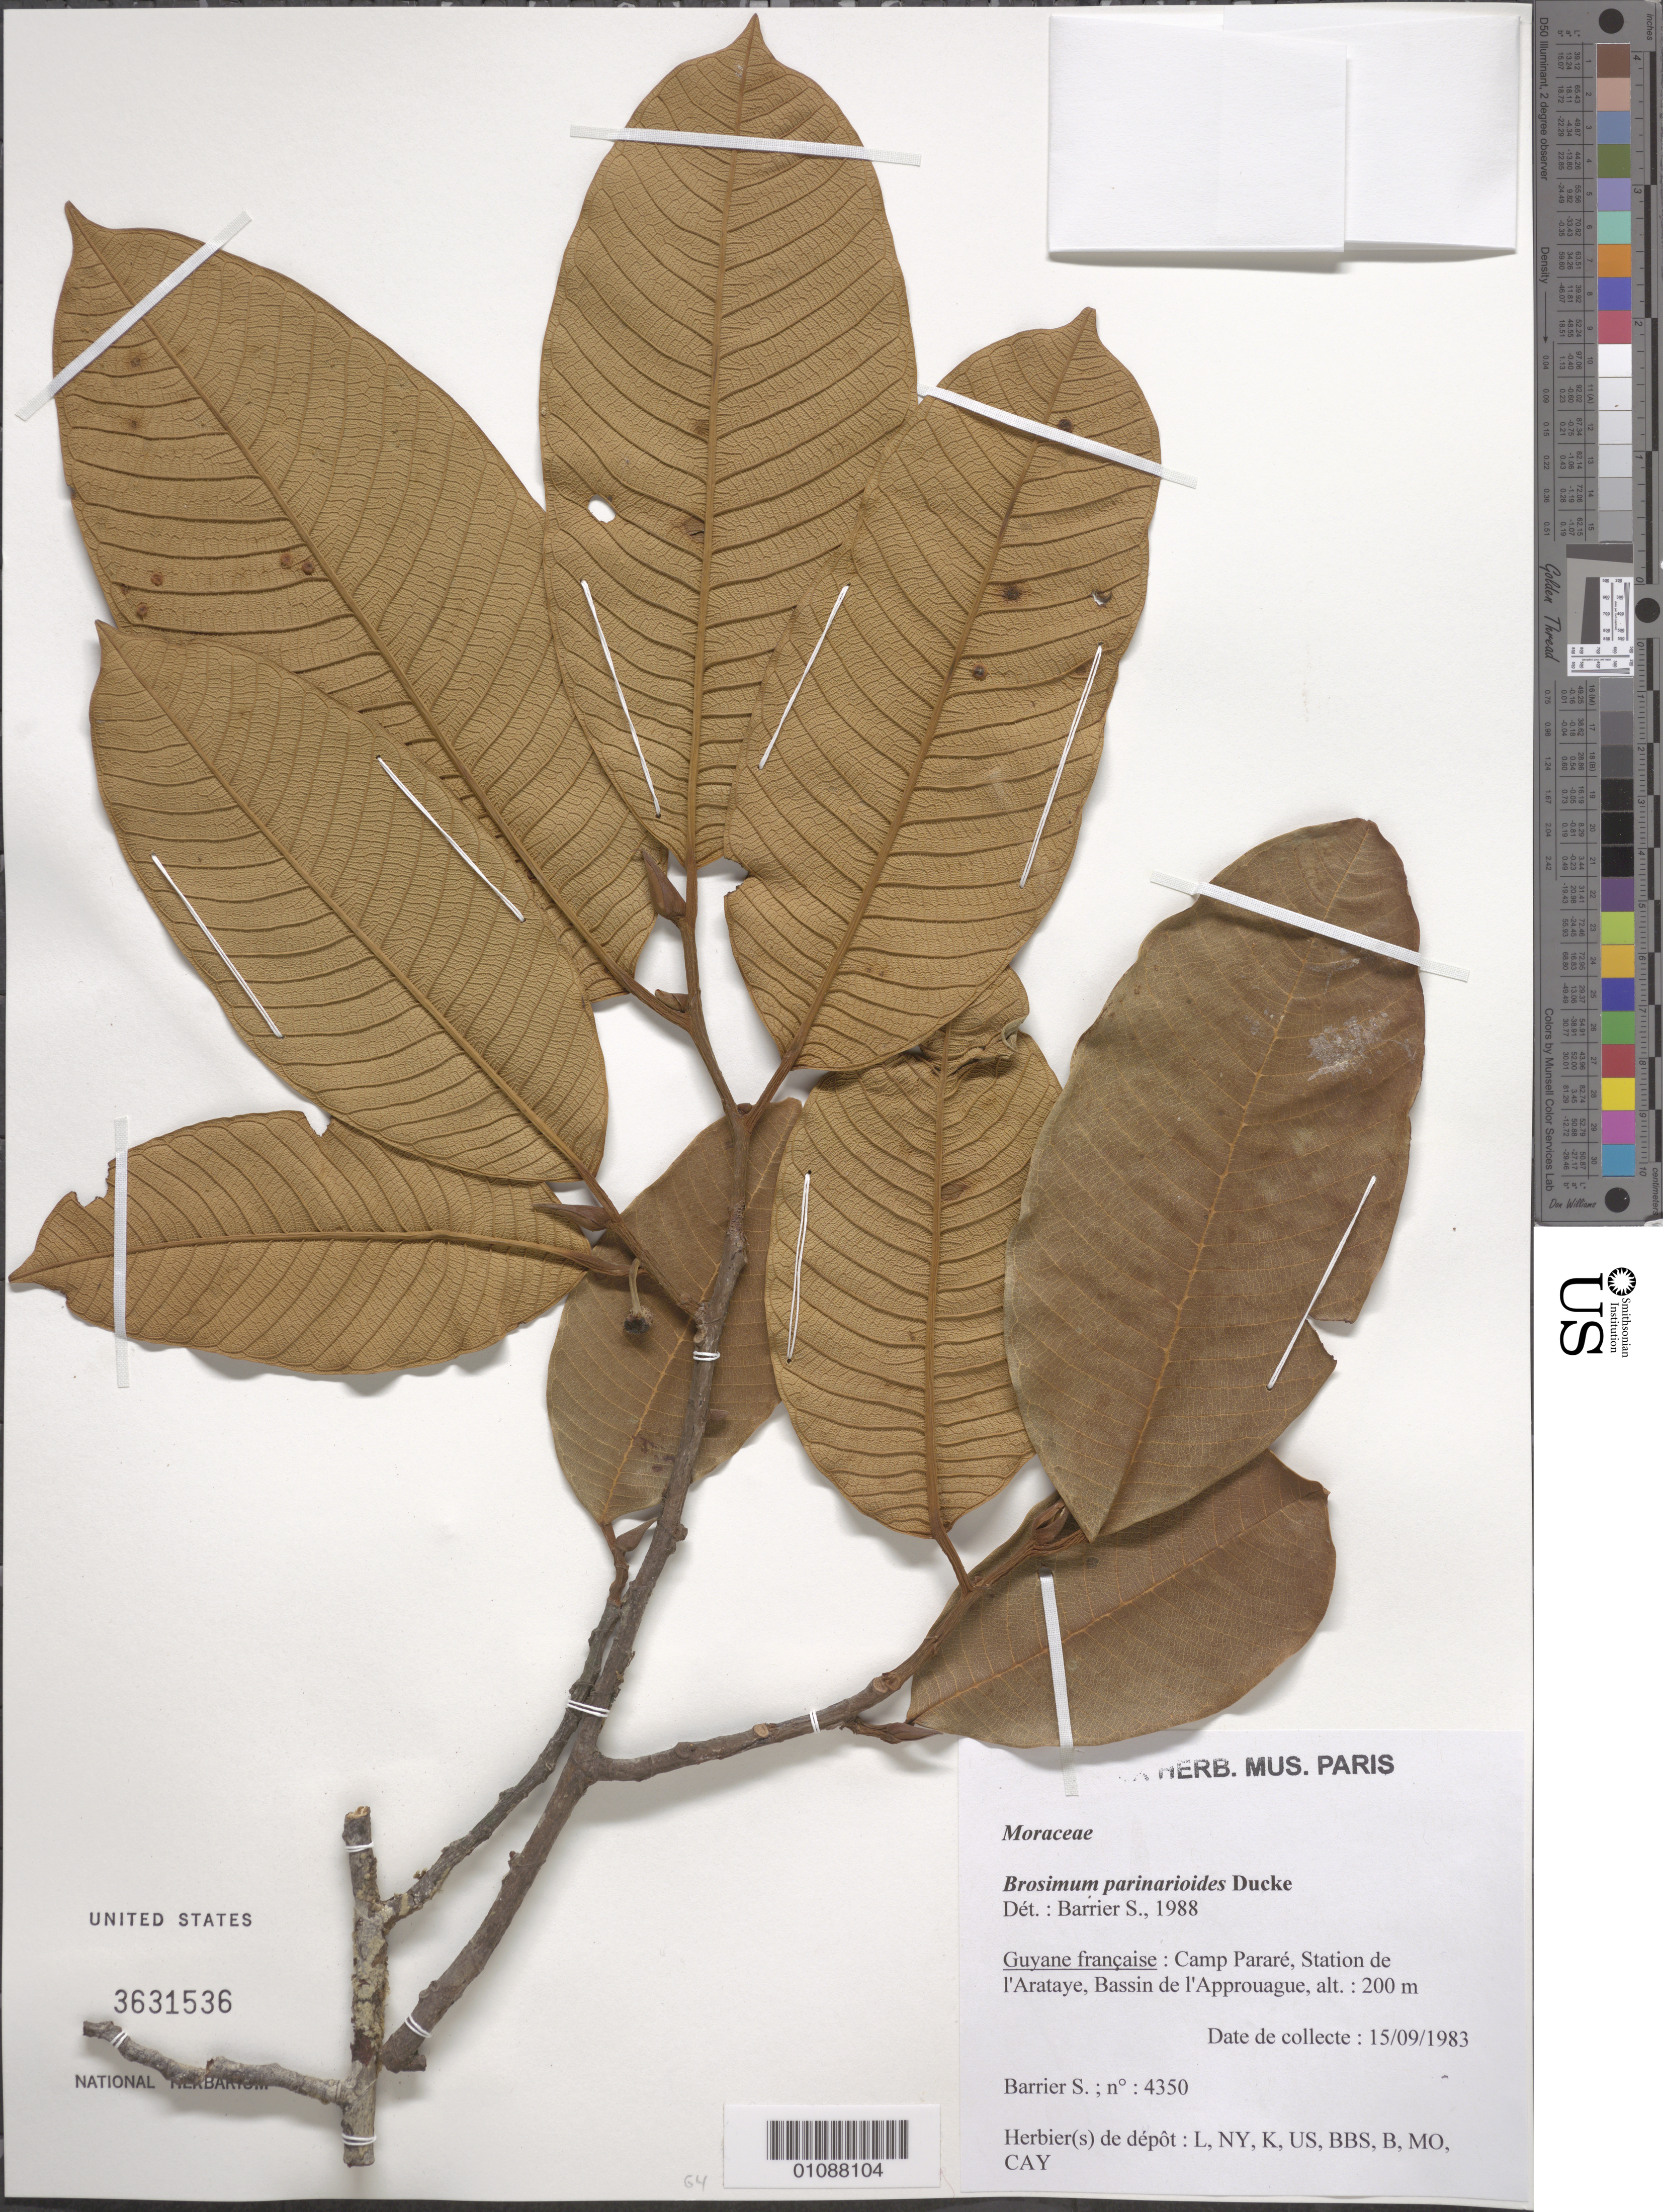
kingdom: Plantae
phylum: Tracheophyta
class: Magnoliopsida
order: Rosales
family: Moraceae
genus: Brosimum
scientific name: Brosimum parinarioides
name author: Ducke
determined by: Barrier, S.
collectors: S. Barrier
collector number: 4350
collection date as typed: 15-Sep-83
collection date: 1983-09-15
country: French Guiana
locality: Camp Pararé, Station de l'Arataye, Bassin de l'Approuague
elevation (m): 200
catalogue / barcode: US 3631536